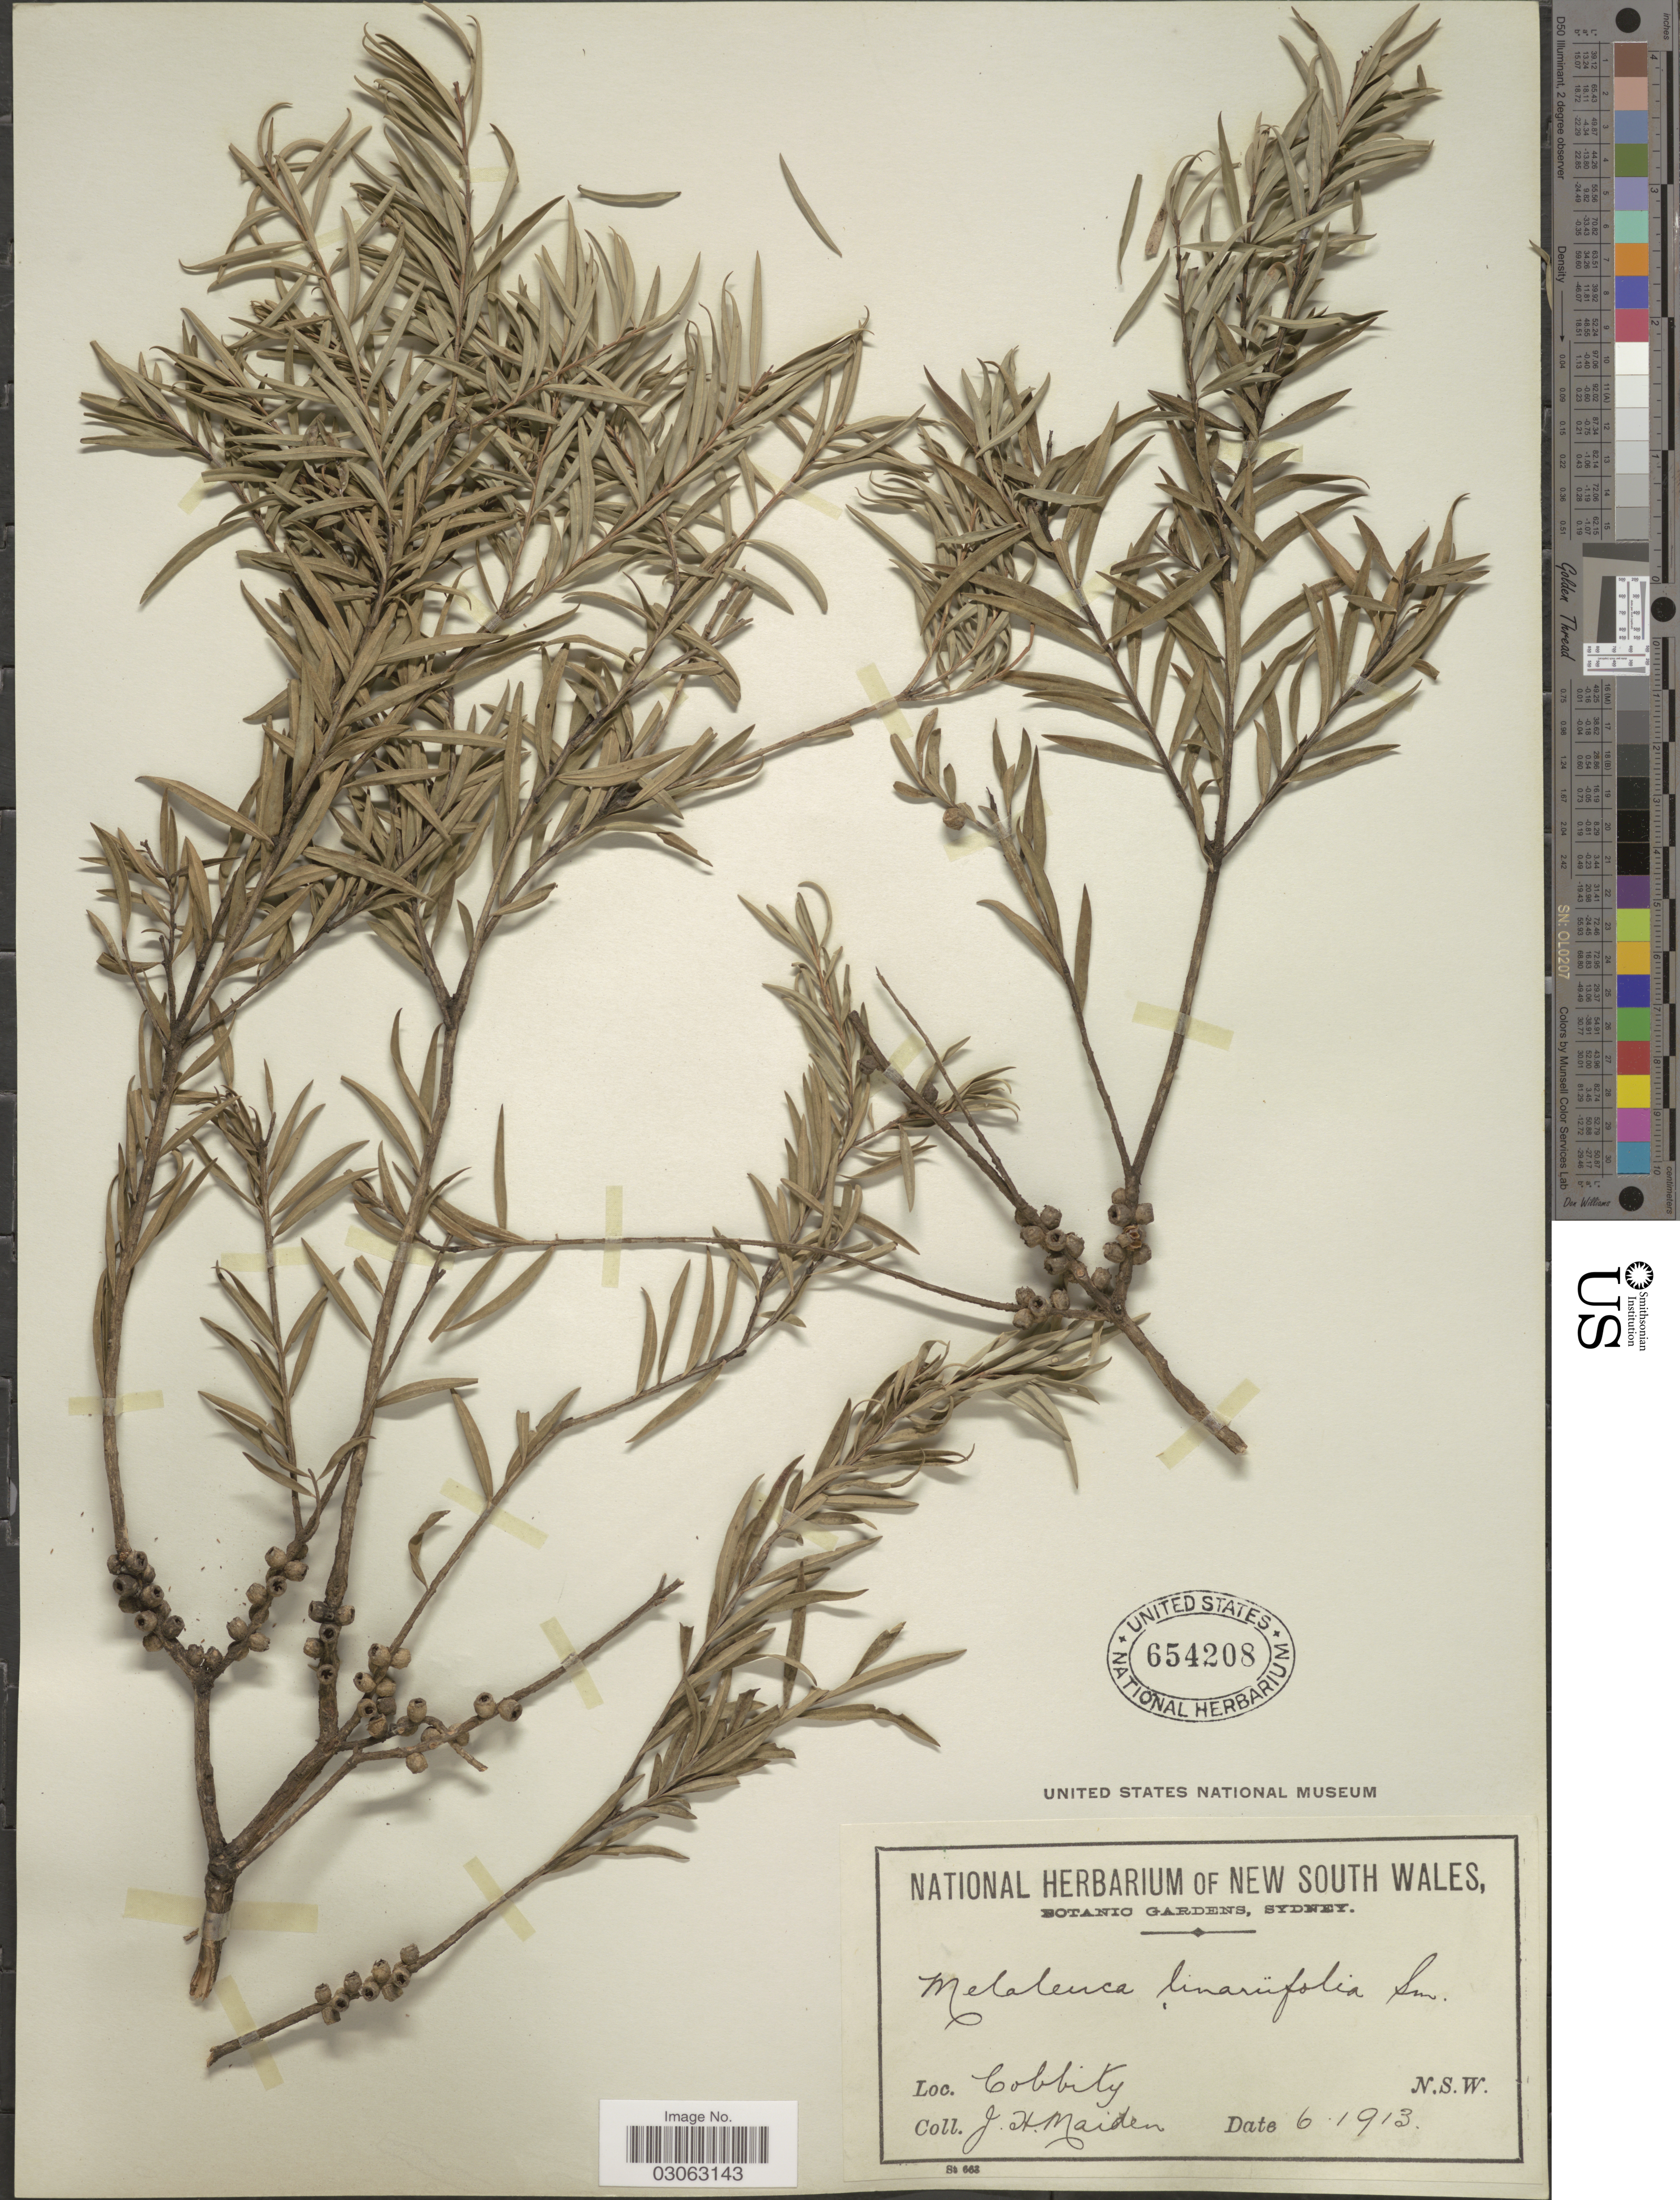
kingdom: Plantae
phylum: Tracheophyta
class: Magnoliopsida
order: Myrtales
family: Myrtaceae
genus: Melaleuca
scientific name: Melaleuca linariifolia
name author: Sm.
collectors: J. Maiden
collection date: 1913-06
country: Australia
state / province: New South Wales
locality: Cobbity. N. S. W.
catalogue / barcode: US 654208